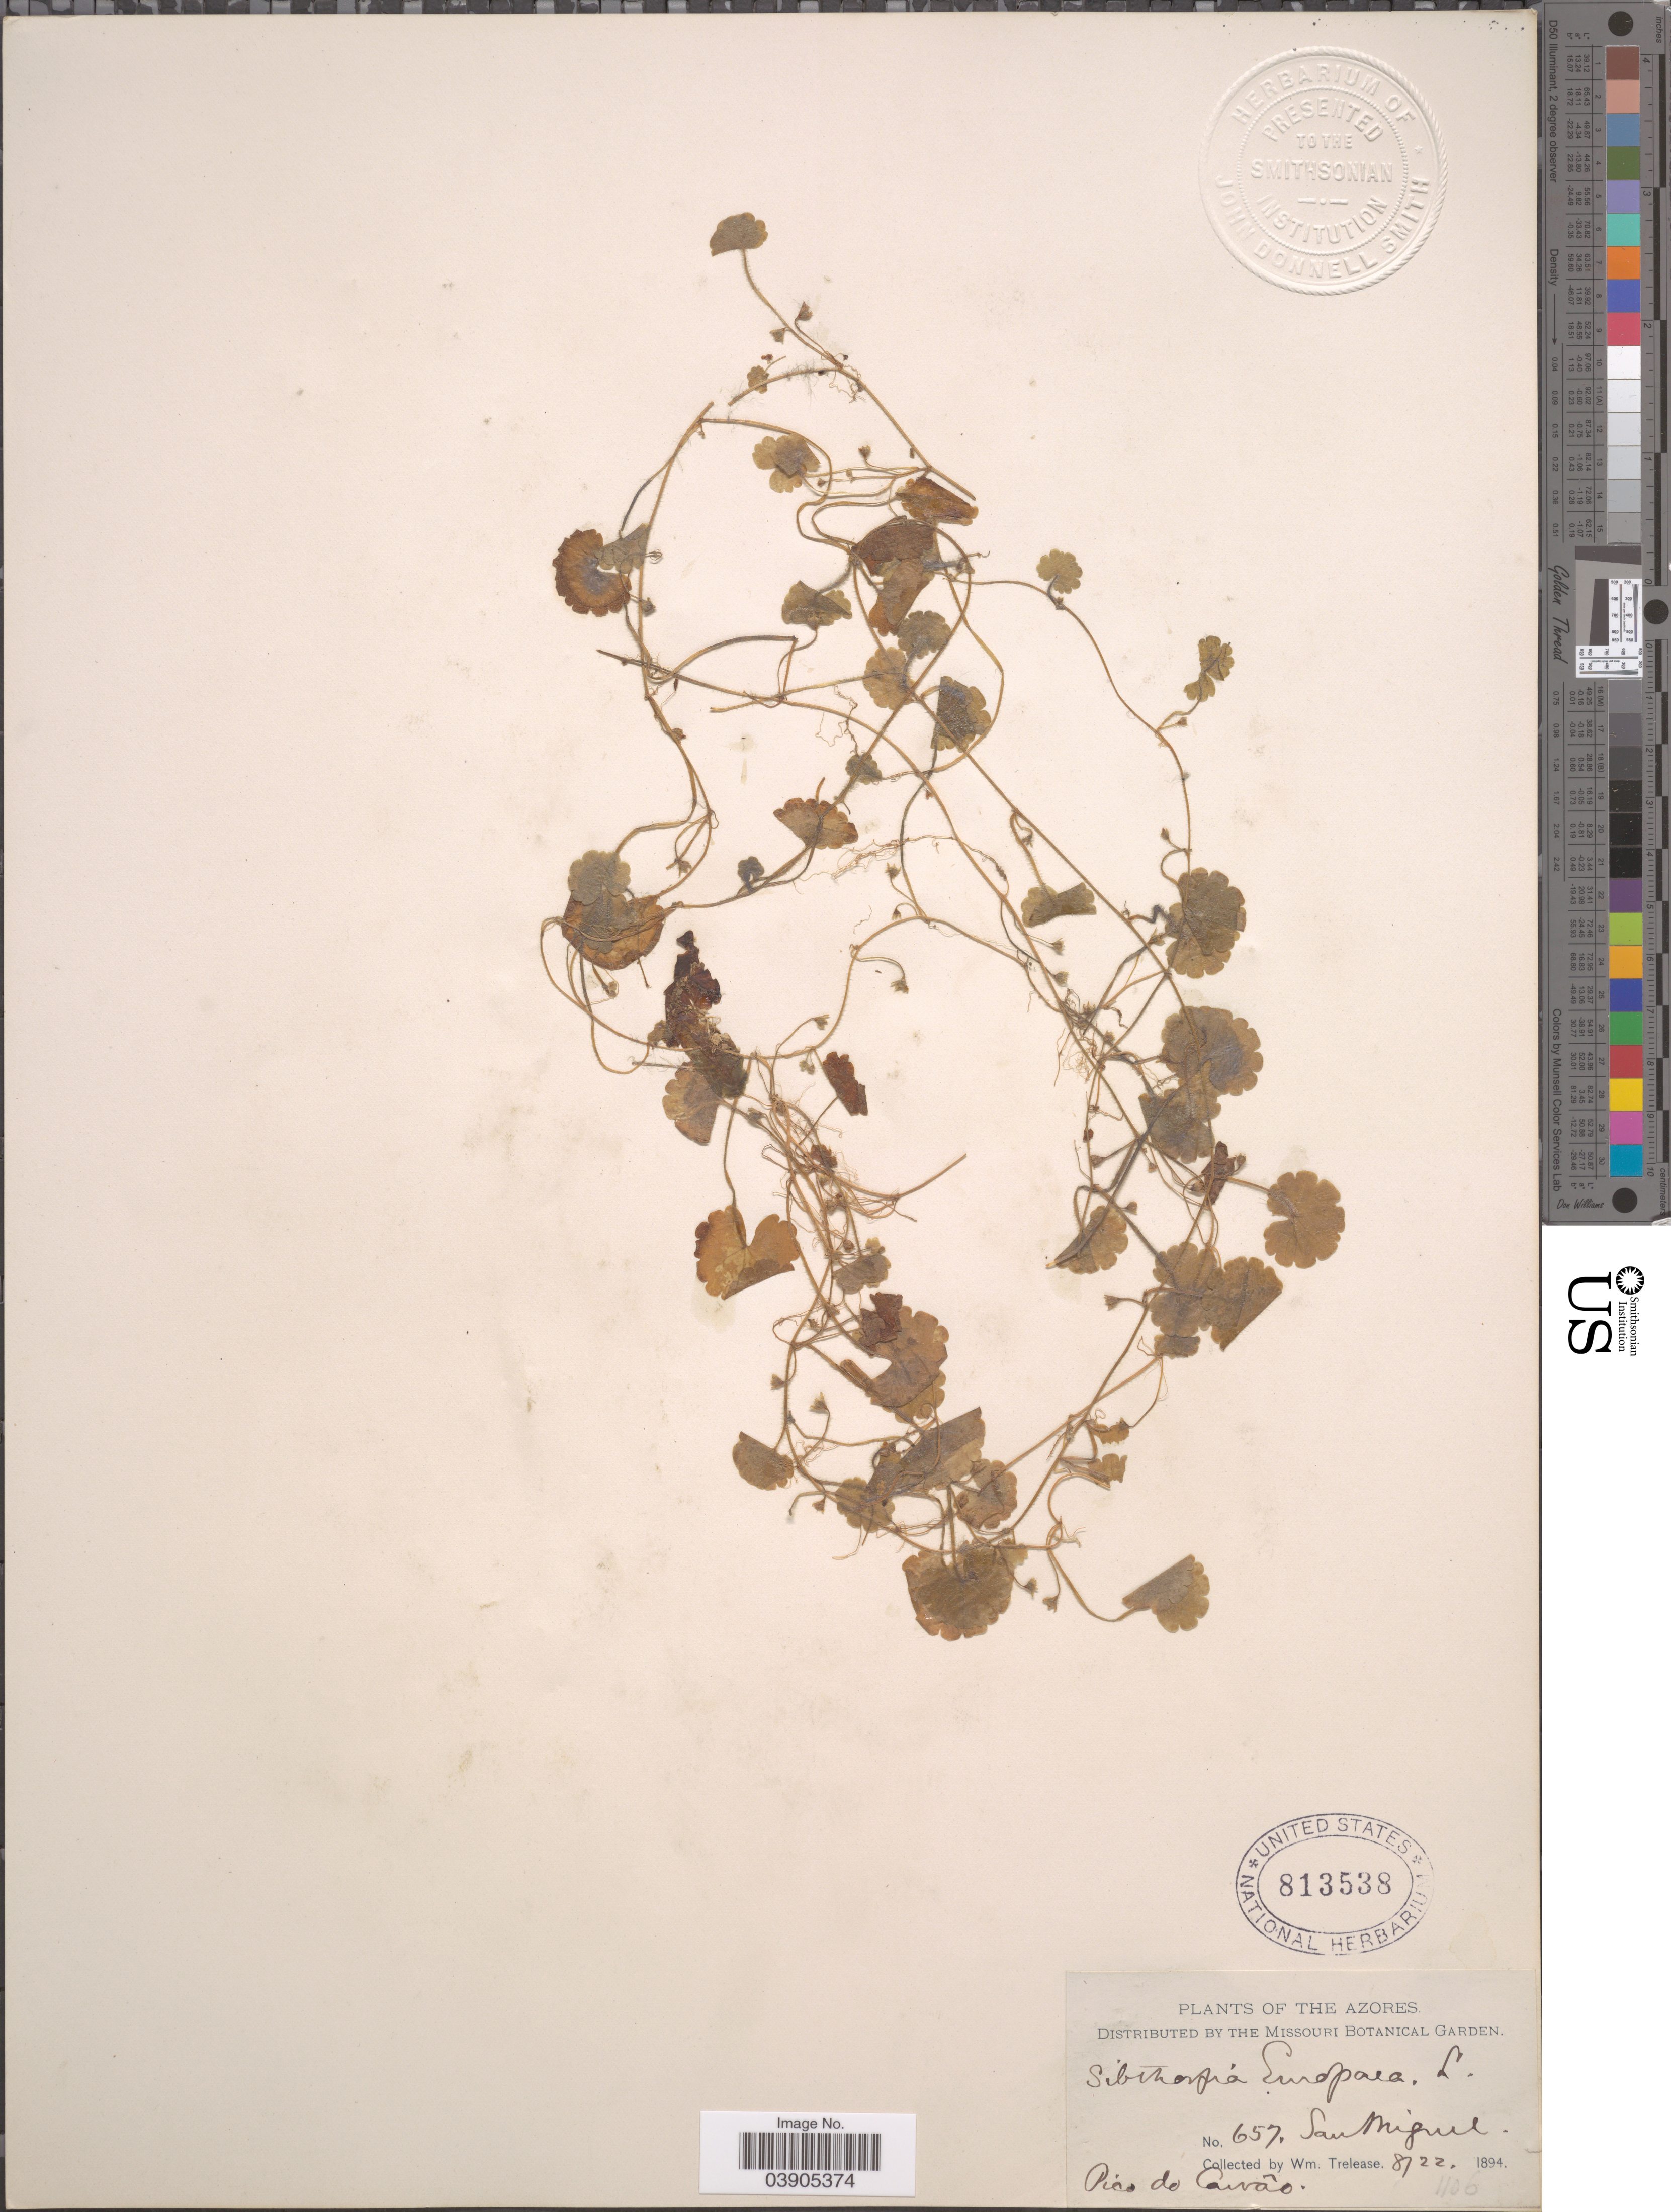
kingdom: Plantae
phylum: Tracheophyta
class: Magnoliopsida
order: Lamiales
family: Plantaginaceae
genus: Sibthorpia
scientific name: Sibthorpia europaea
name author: L.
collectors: W. Trelease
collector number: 8722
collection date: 1894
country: Portugal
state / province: Azores (Aut. Reg.)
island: São Miguel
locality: San Miguel. Pico do Canâo.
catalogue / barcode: US 813538